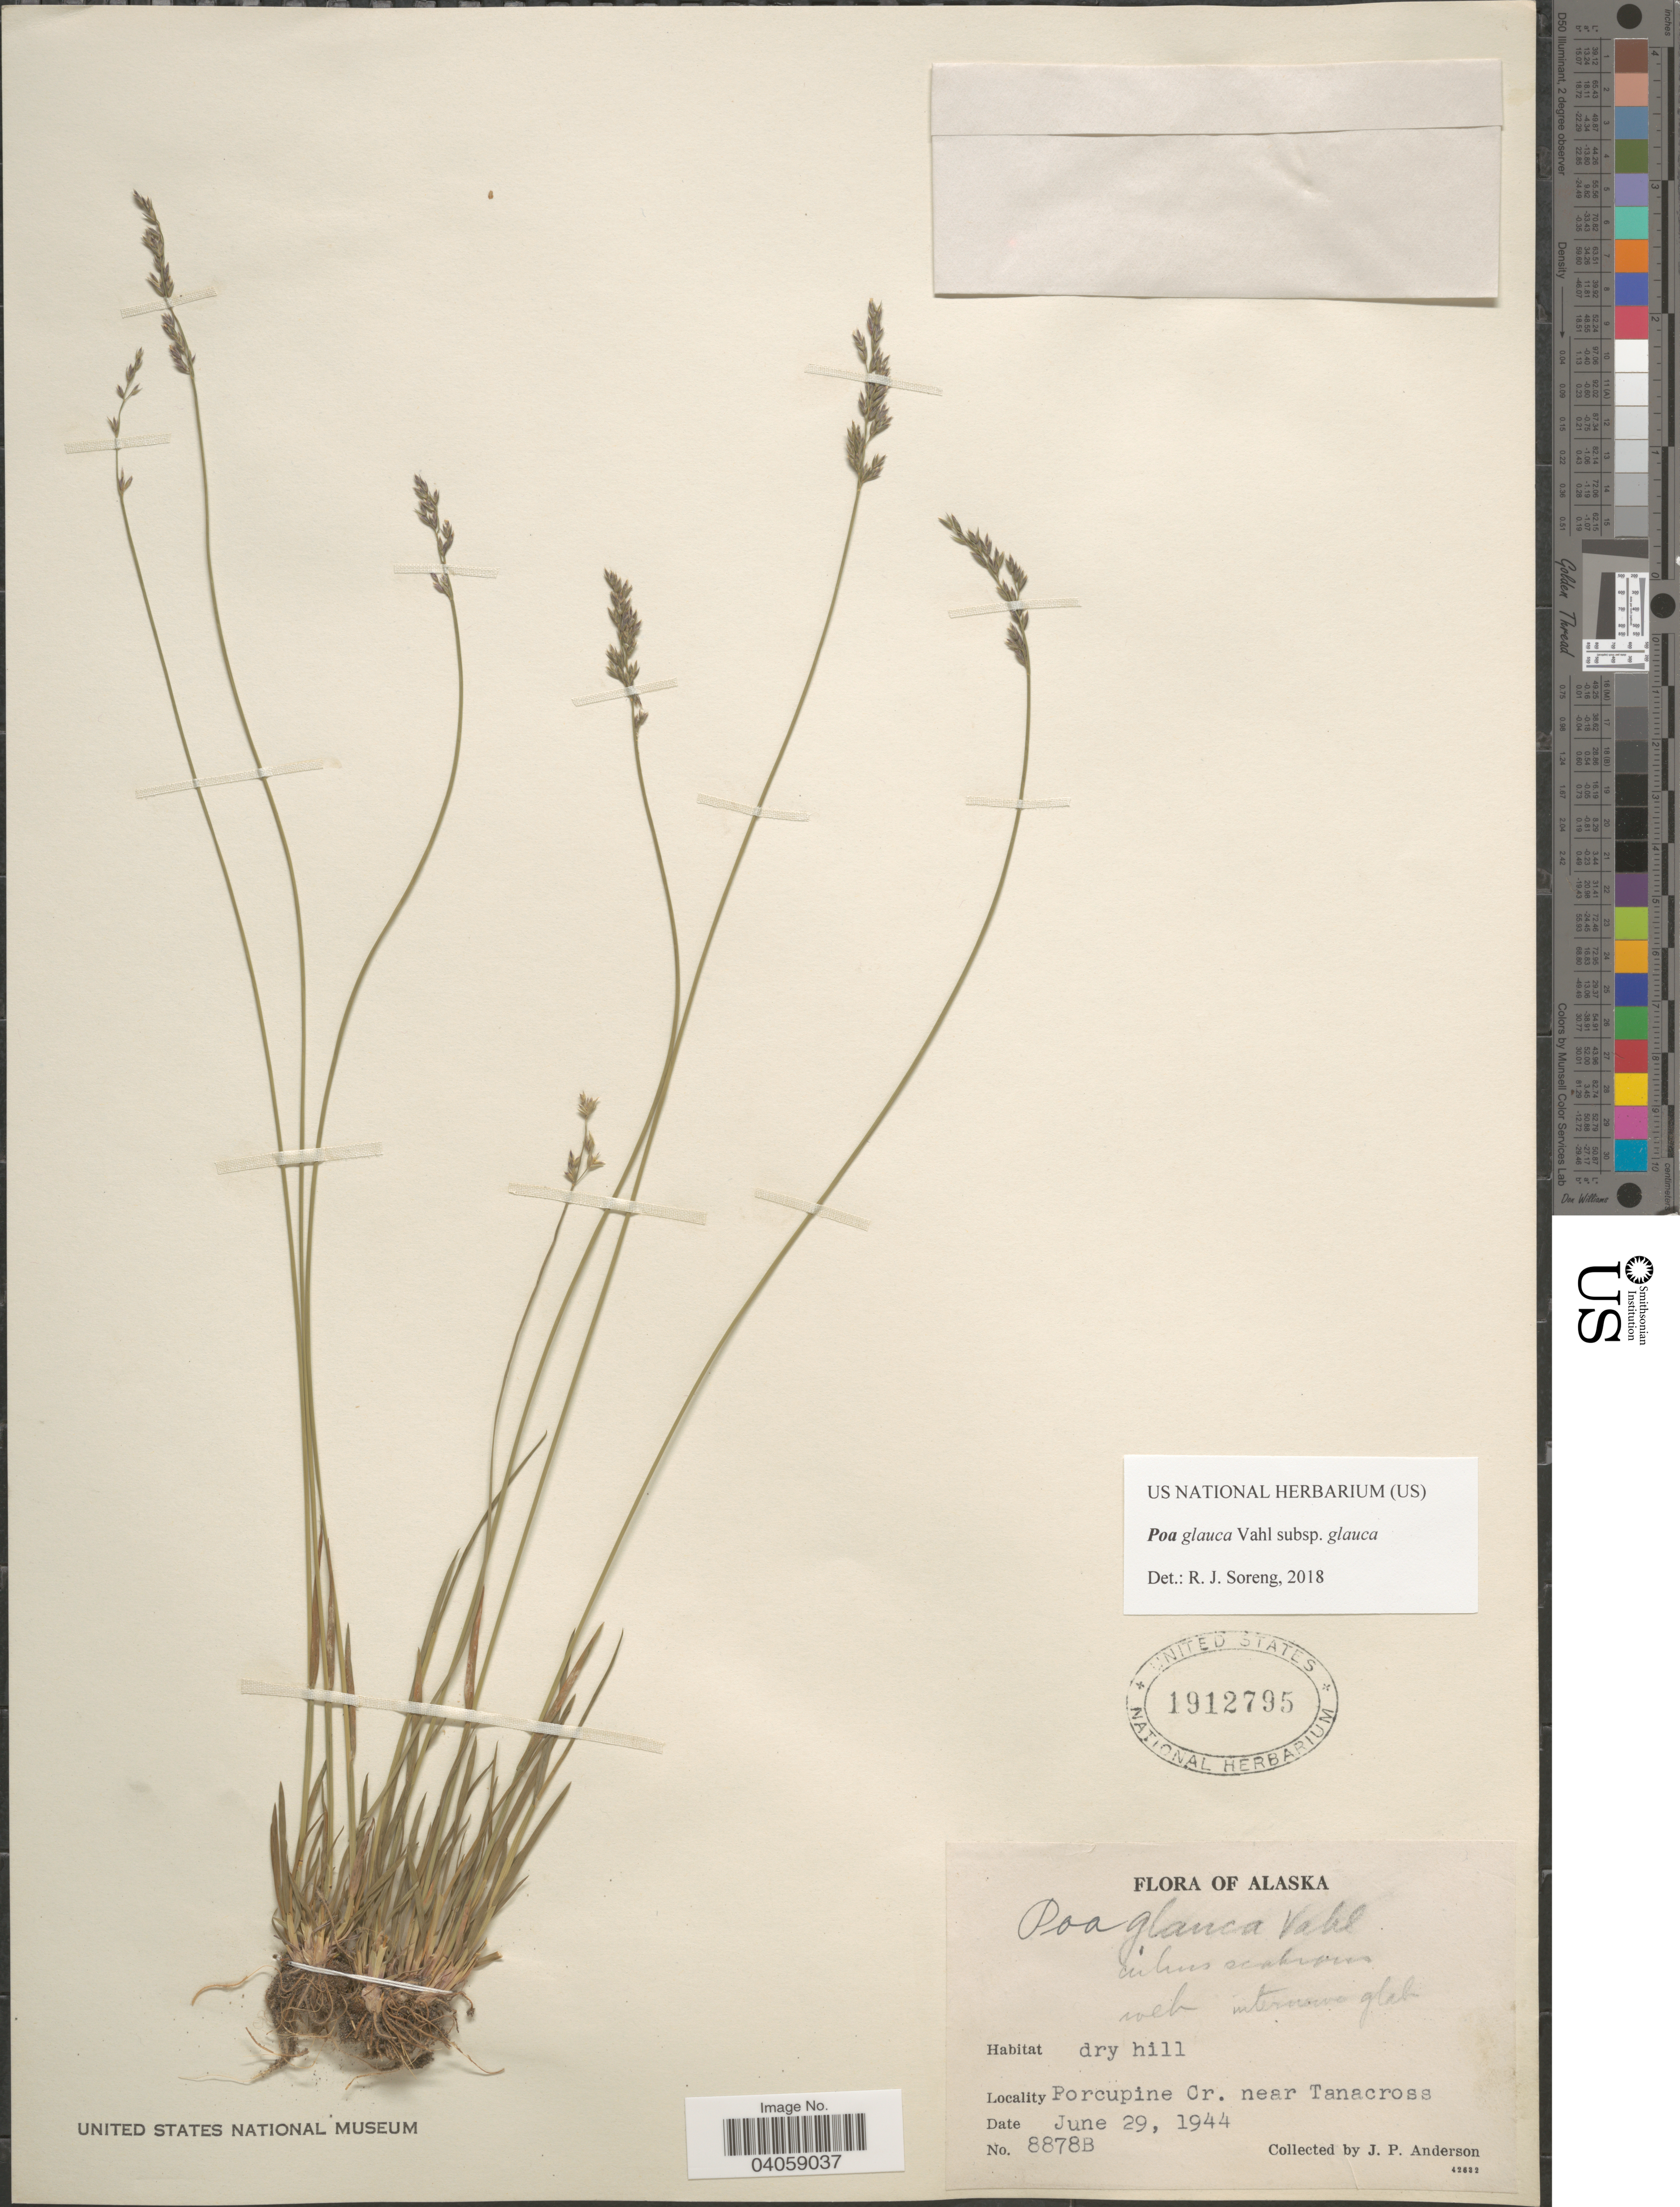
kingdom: Plantae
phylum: Tracheophyta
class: Liliopsida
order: Poales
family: Poaceae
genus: Poa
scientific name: Poa glauca subsp. glauca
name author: Vahl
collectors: J. P. Anderson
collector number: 8878B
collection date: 1944-06-29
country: United States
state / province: Alaska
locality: Dry hill. Porcupine Cr. near Tanacross.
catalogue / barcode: US 1912795